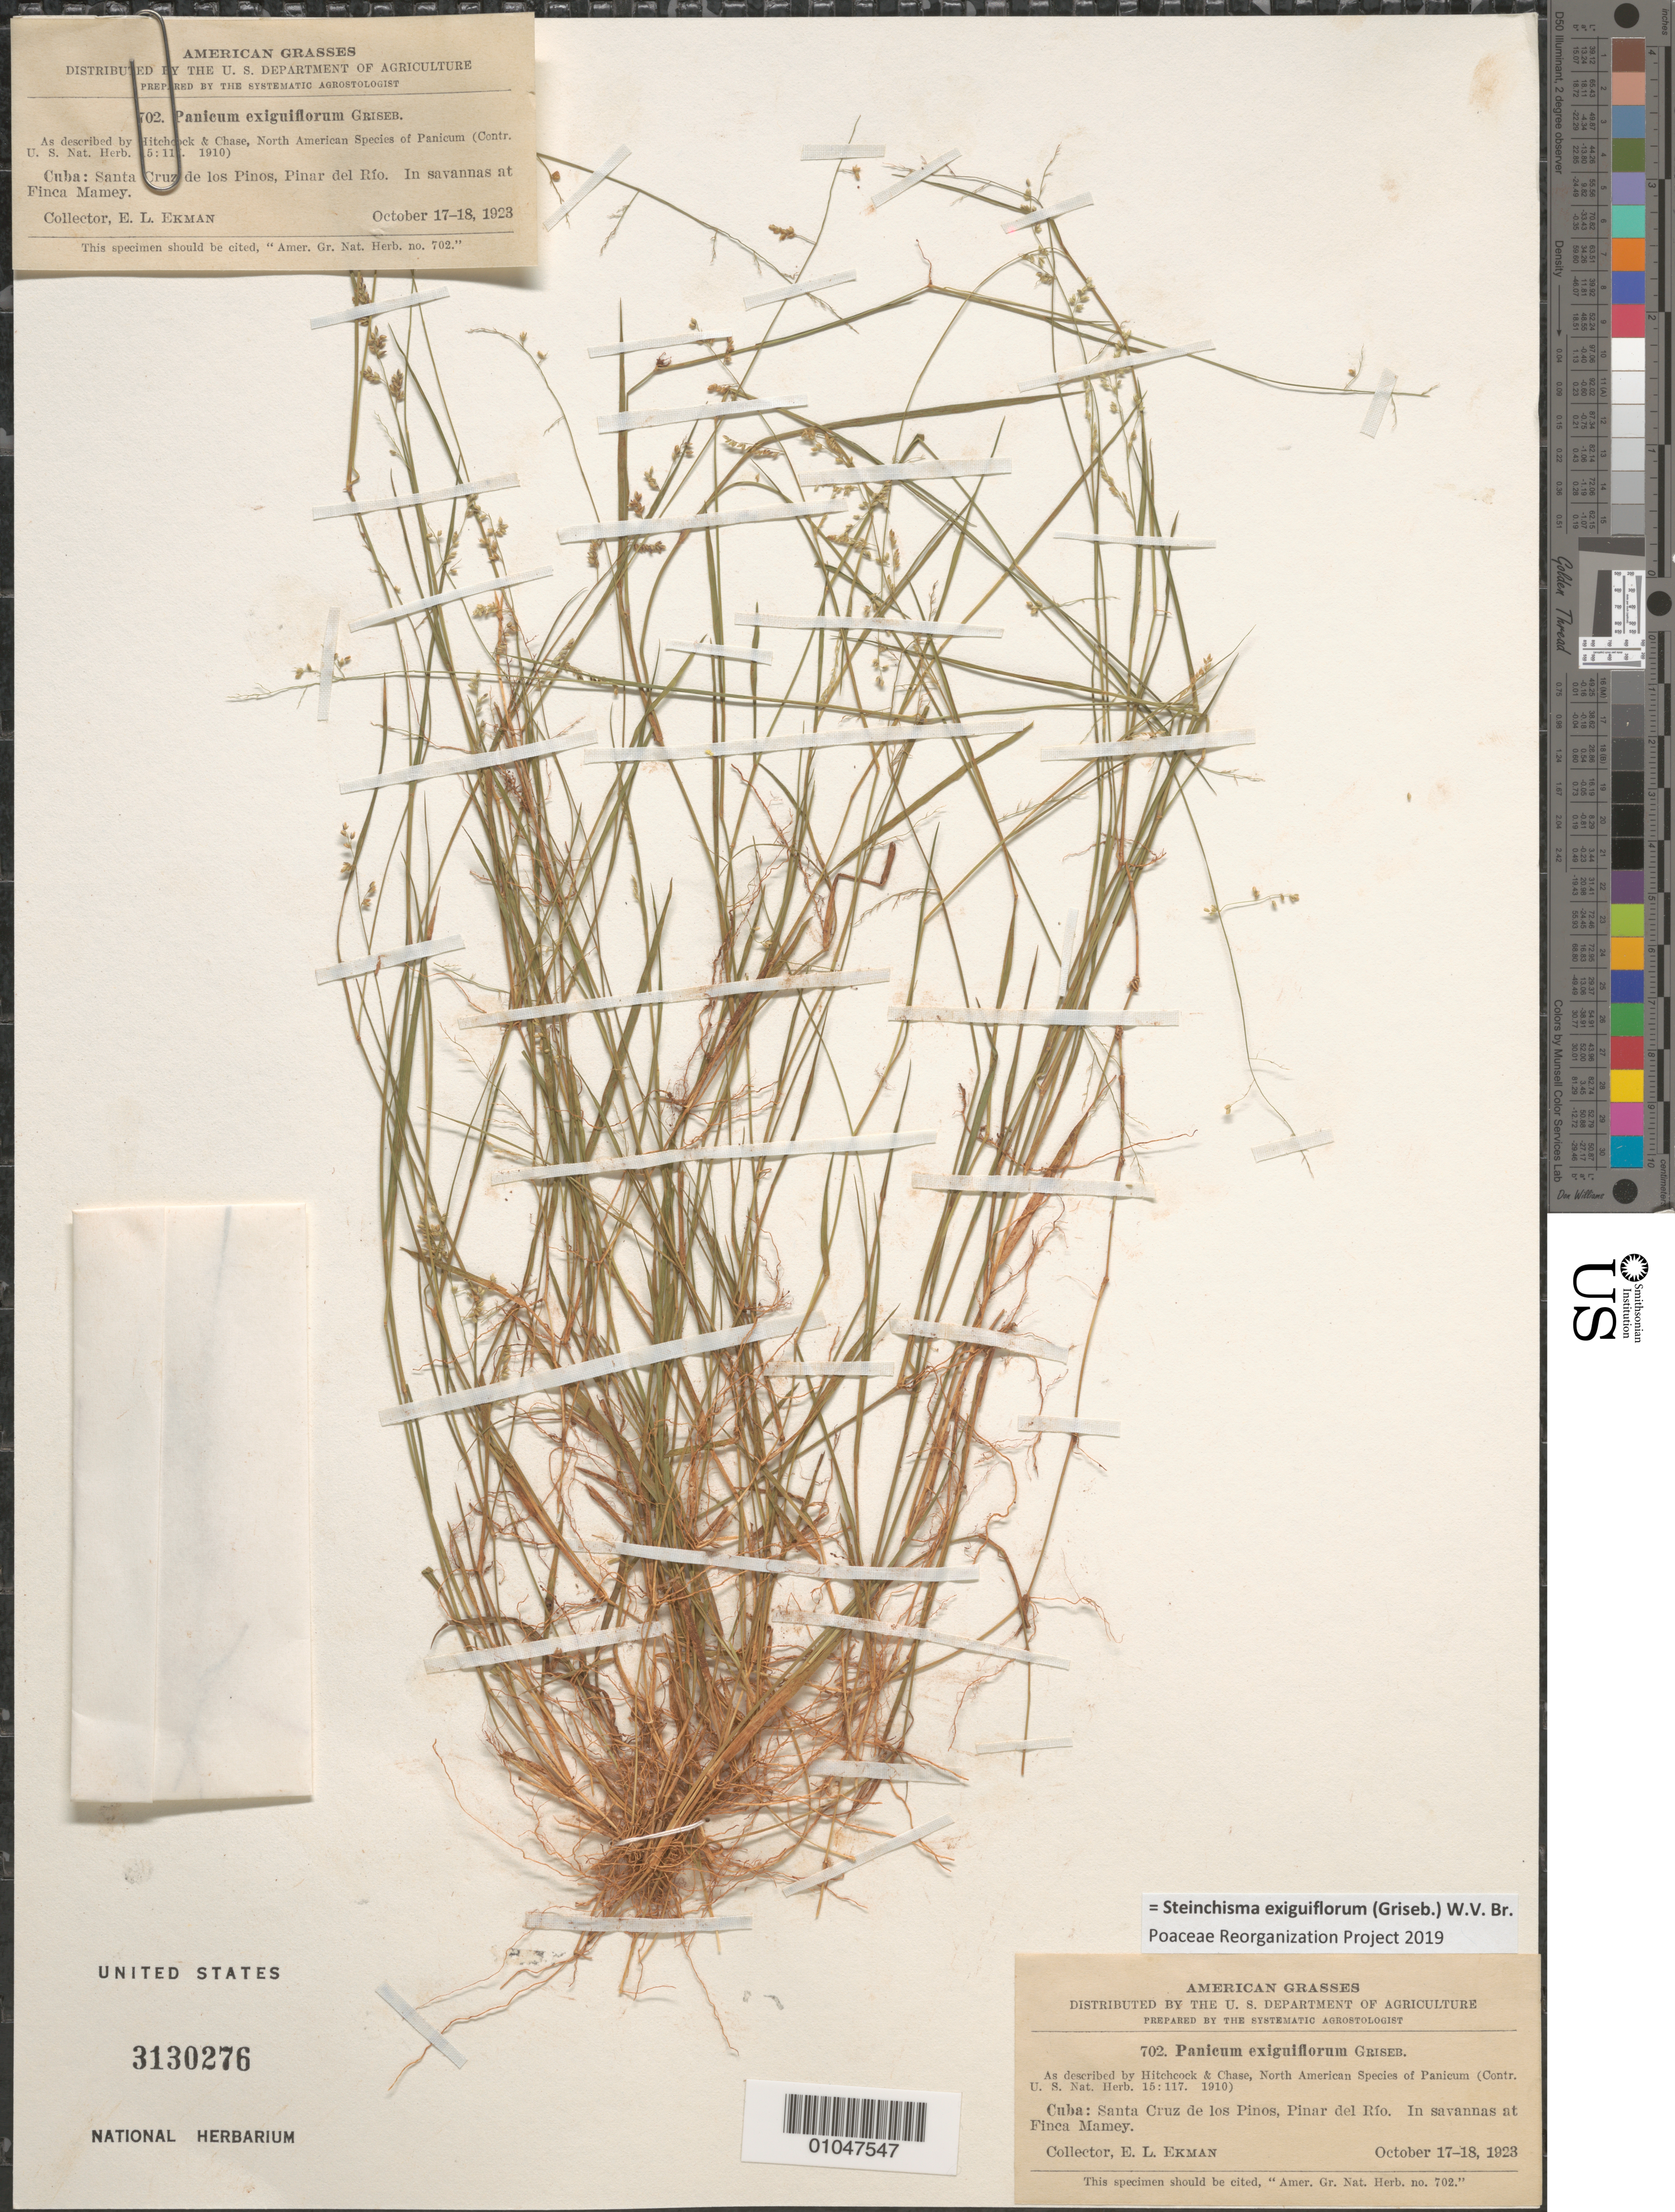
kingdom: Plantae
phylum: Tracheophyta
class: Liliopsida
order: Poales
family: Poaceae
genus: Panicum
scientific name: Panicum exiguiflorum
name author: Griseb.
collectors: E. L. Ekman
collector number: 702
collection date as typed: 17 Oct 1923 to 18 Oct 1923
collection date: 1923-10-17/1923-10-18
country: Cuba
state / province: Pinar del Rio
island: Cuba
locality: Santa Cruz de los Pinos, in savannas at Finca Mamey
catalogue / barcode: US 3130276